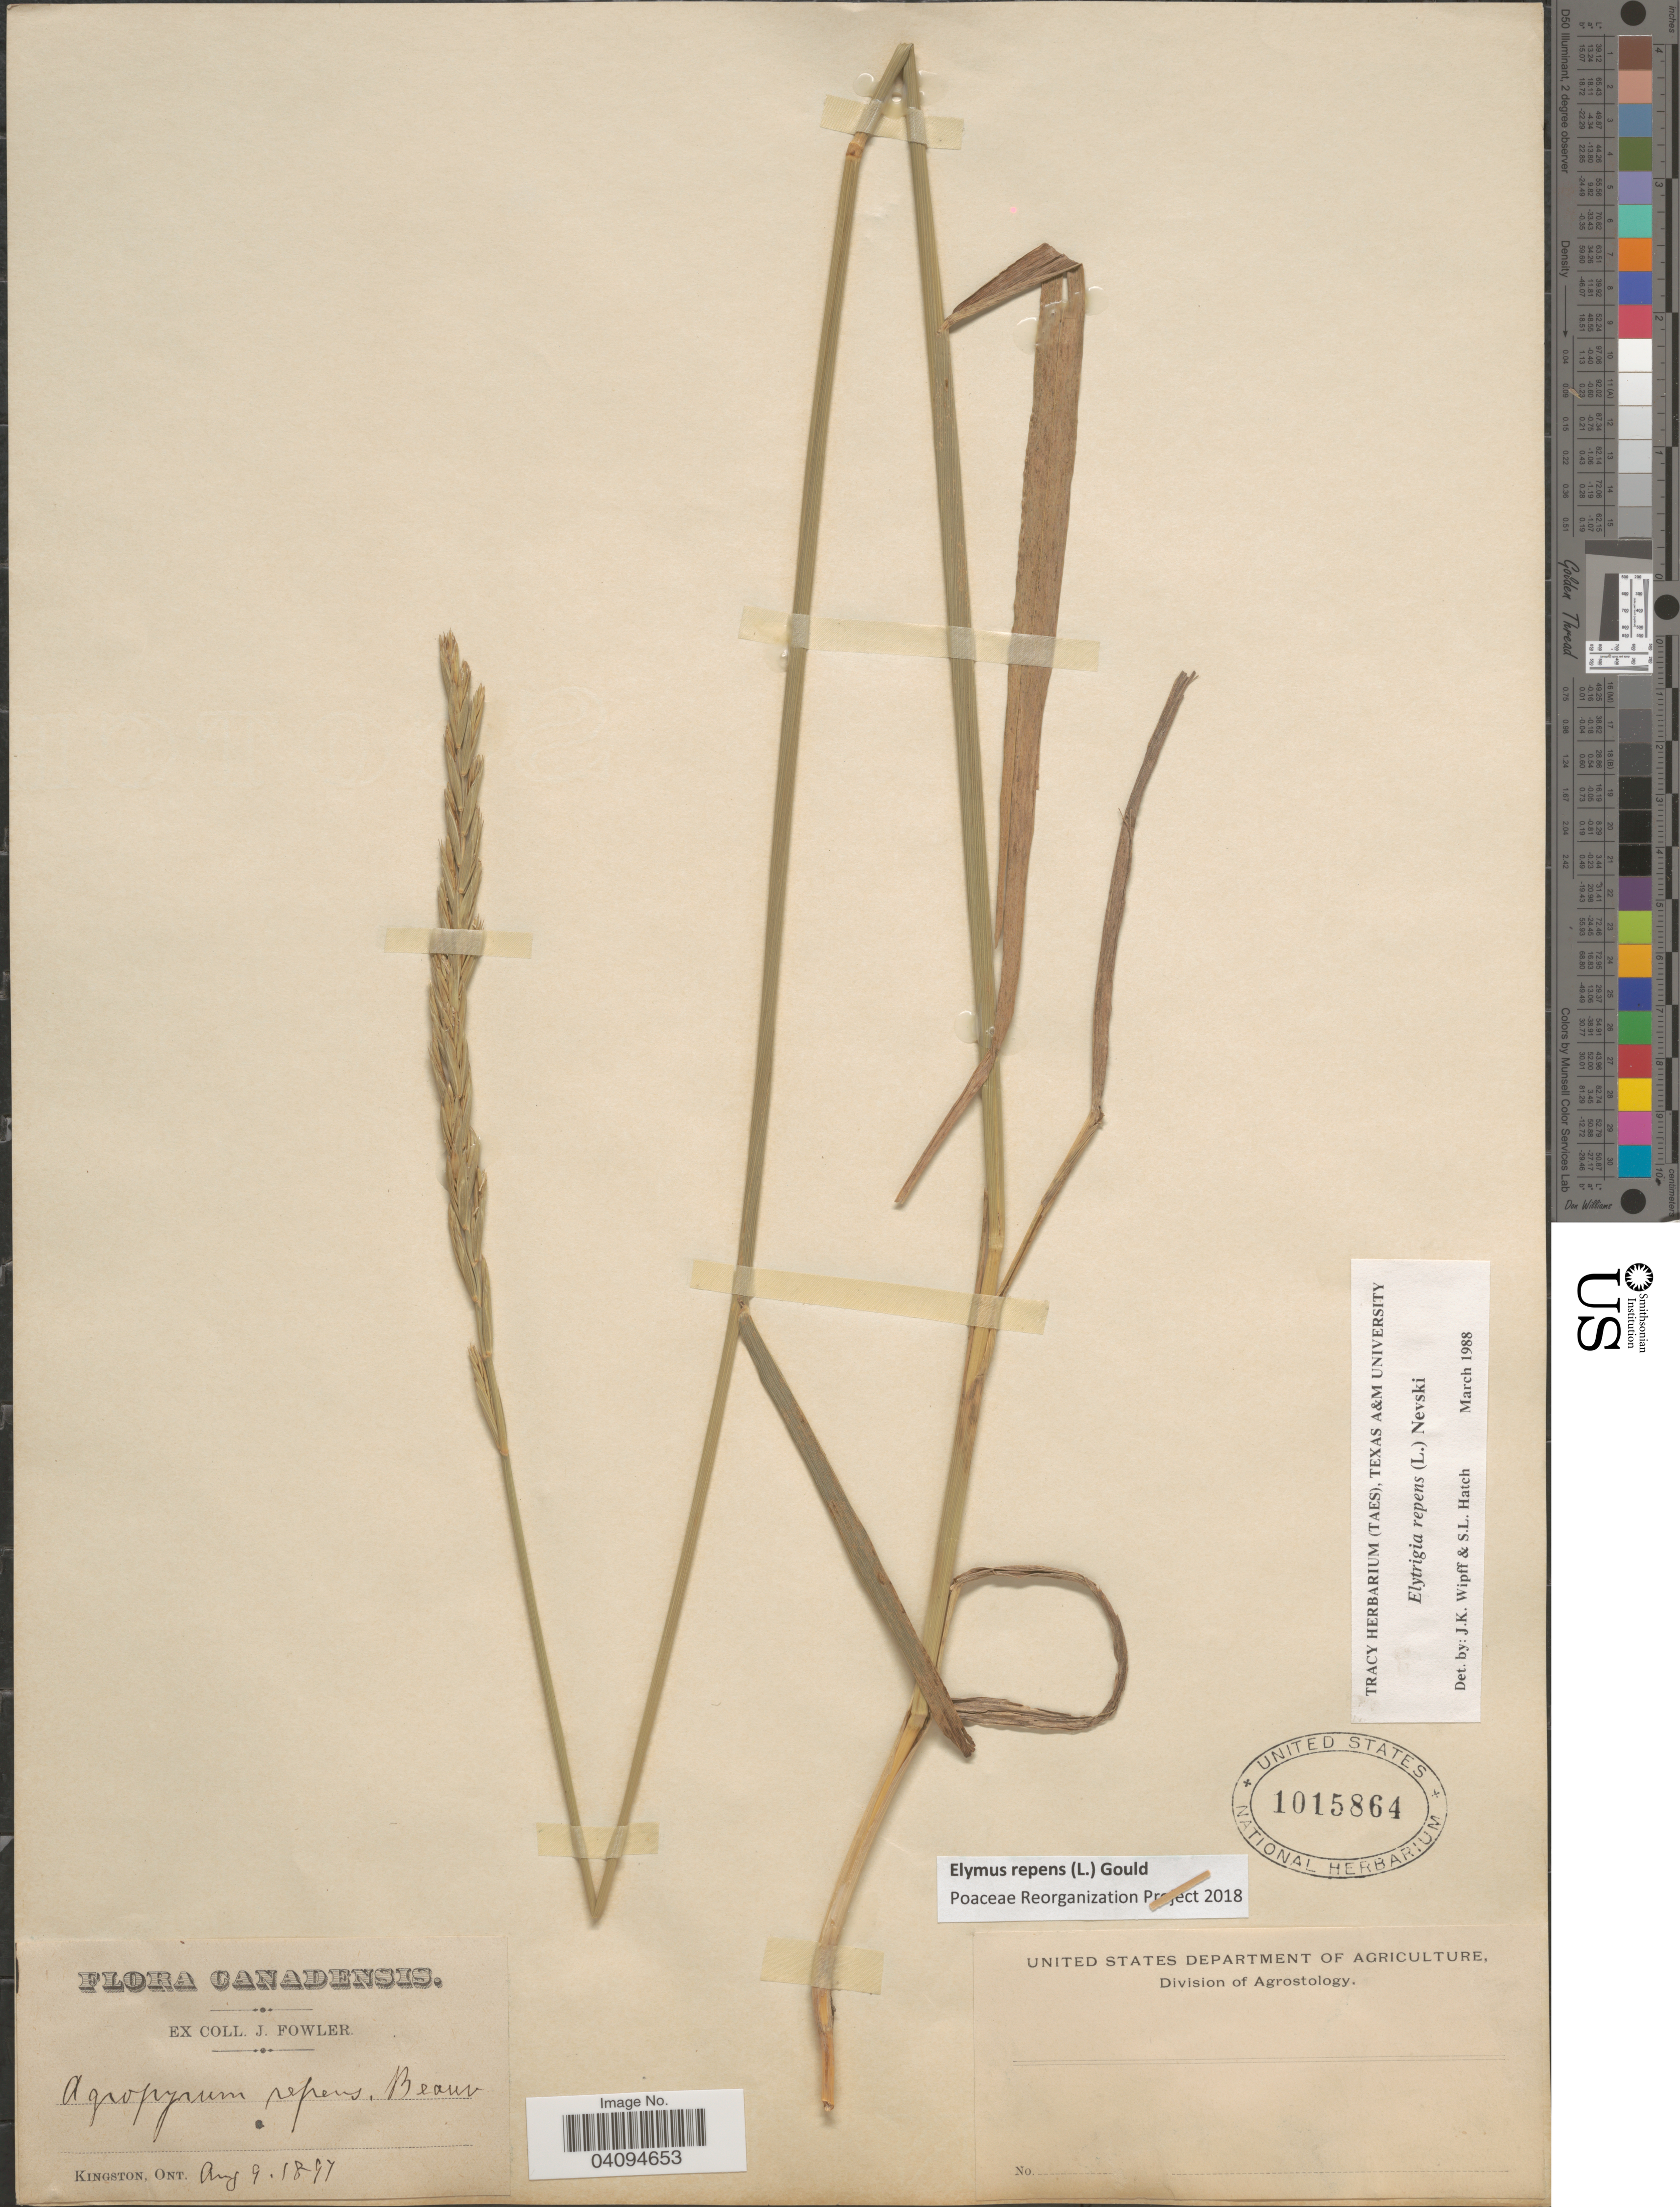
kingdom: Plantae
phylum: Tracheophyta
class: Liliopsida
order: Poales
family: Poaceae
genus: Elymus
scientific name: Elymus repens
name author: (L.) Gould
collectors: J. Fowler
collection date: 1897-08-09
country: Canada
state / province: Ontario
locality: Kingston.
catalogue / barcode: US 1015864